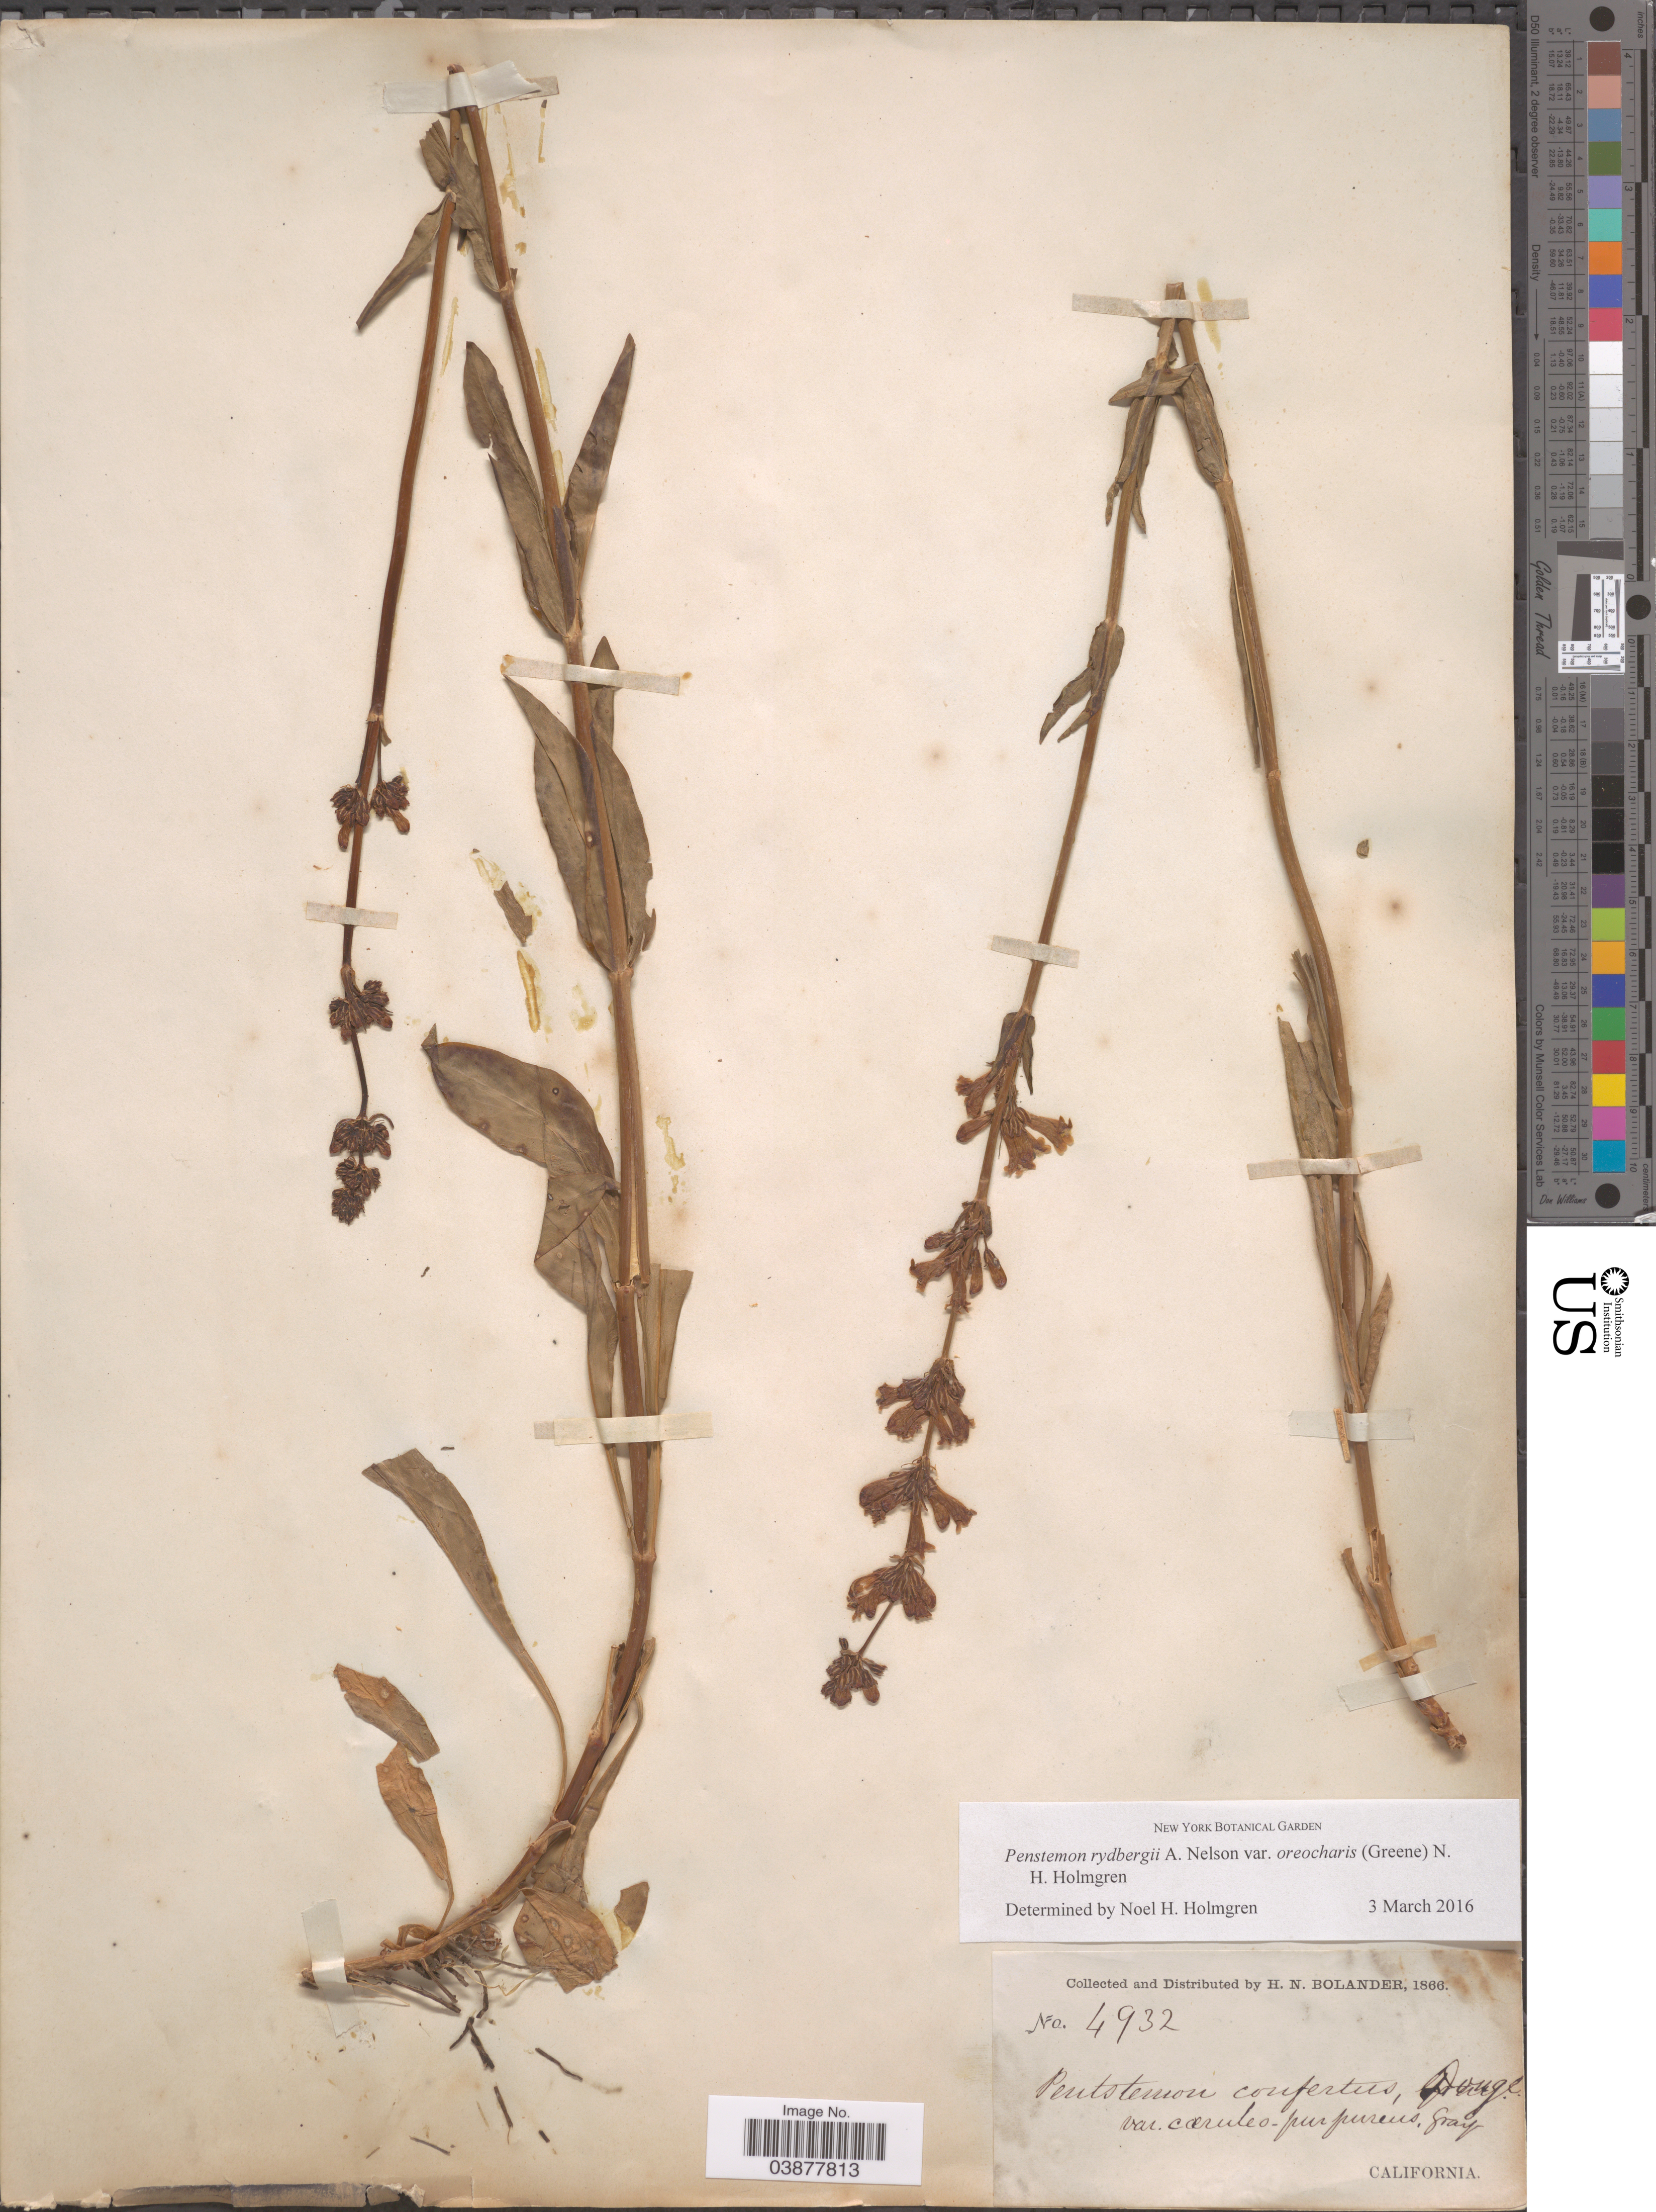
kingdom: Plantae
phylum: Tracheophyta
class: Magnoliopsida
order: Lamiales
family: Plantaginaceae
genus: Penstemon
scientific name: Penstemon rydbergii var. oreocharis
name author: (Greene) N.H. Holmgren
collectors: H. Bolander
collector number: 4932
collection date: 1866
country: United States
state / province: California